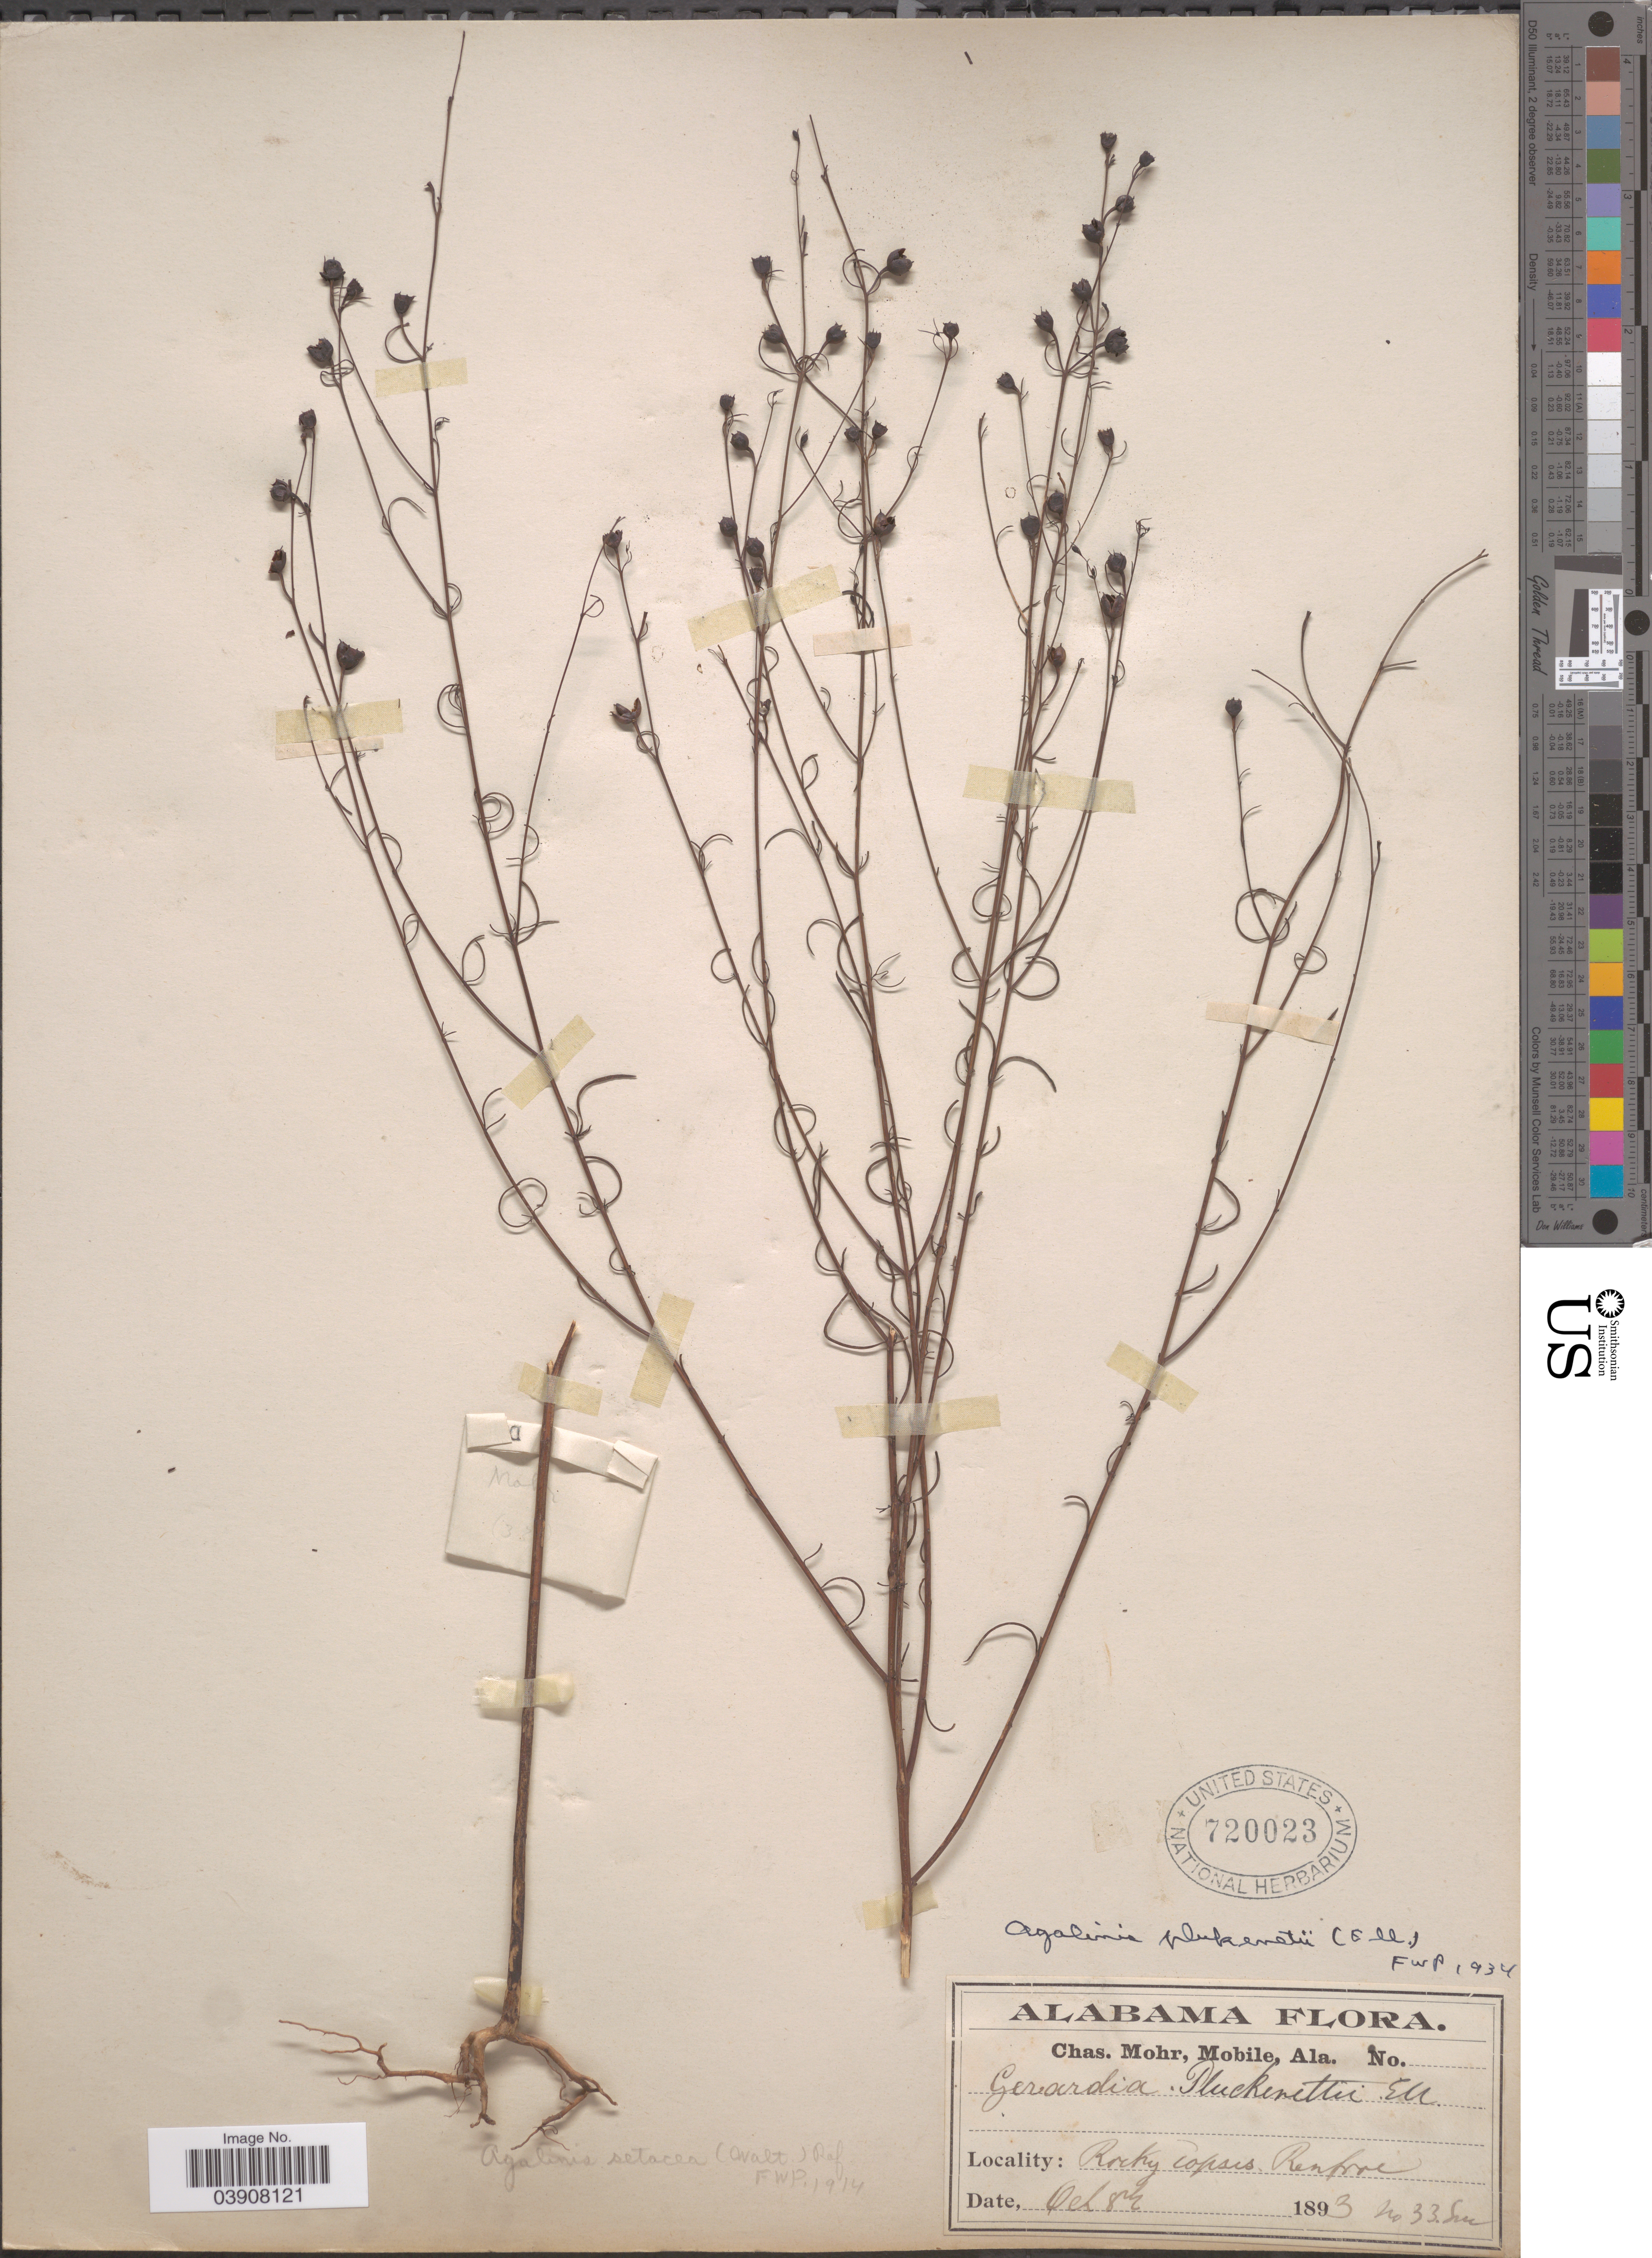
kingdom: Plantae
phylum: Tracheophyta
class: Magnoliopsida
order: Lamiales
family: Orobanchaceae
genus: Agalinis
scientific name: Agalinis plukenetii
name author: (Elliott) Raf.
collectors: Mohr, C. T. (herbarium)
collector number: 33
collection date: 1893-10-08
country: United States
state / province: Alabama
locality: Renfroe.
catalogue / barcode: US 720023